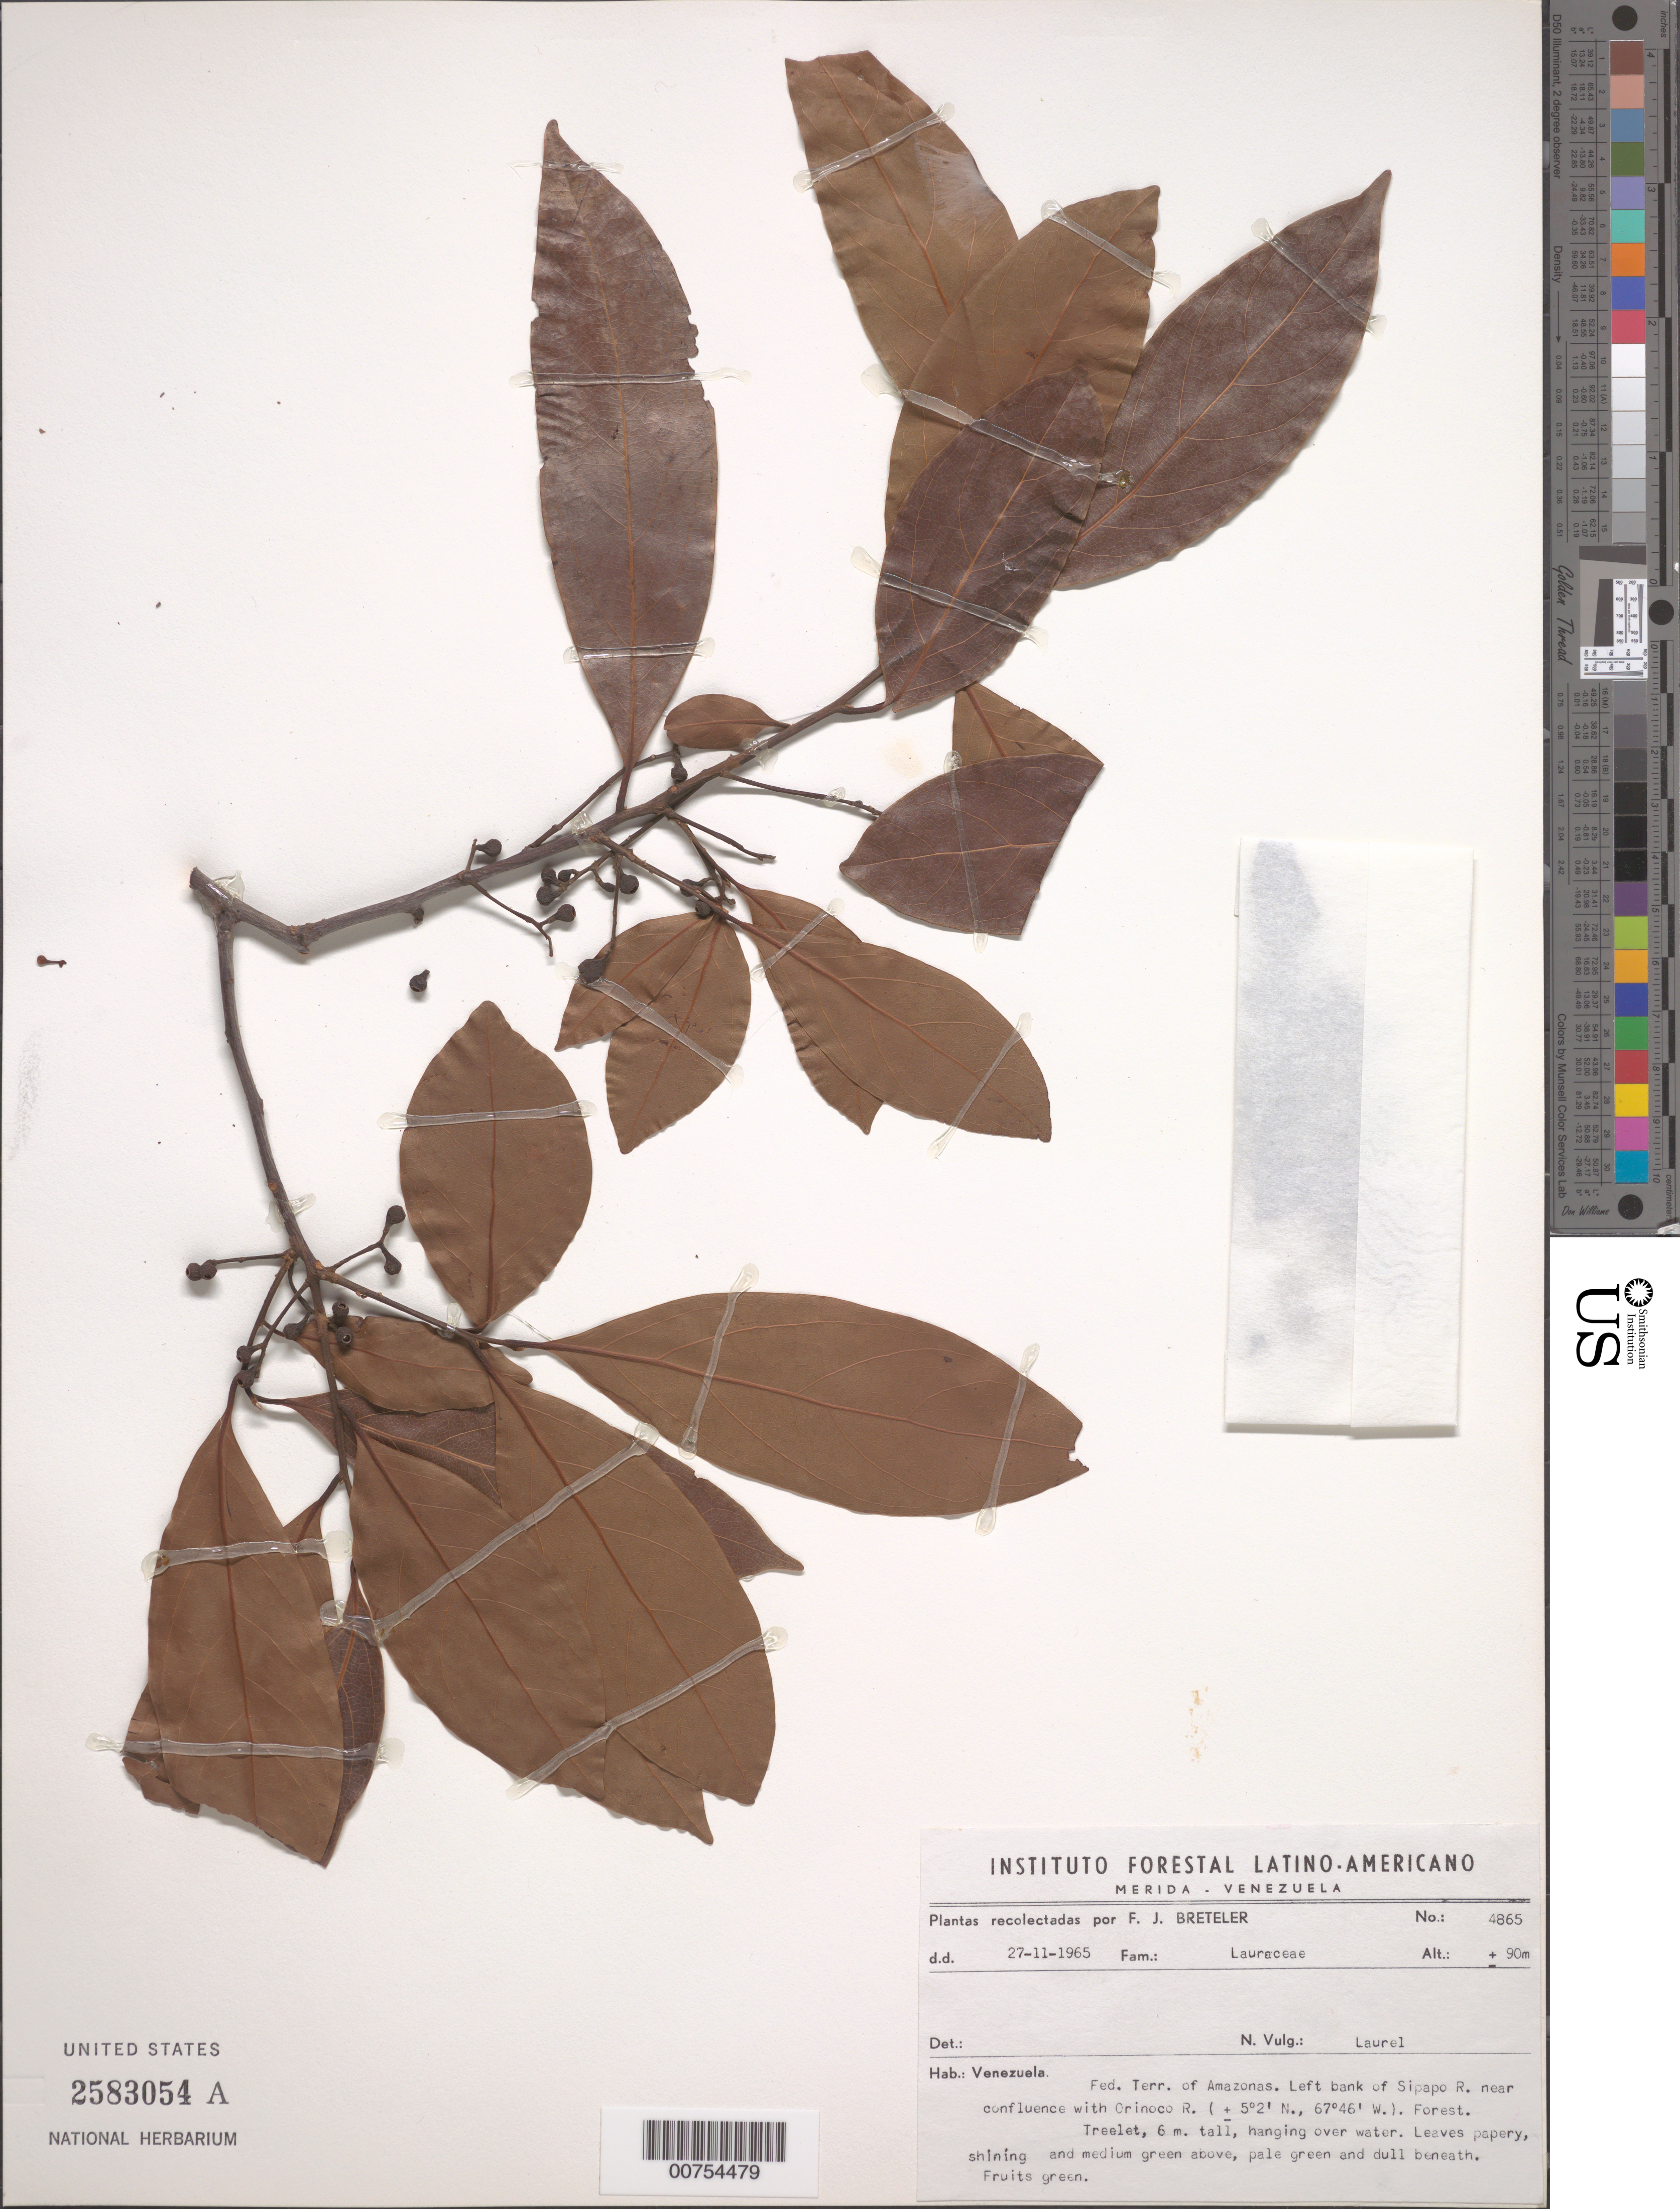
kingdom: Plantae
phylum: Tracheophyta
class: Magnoliopsida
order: Laurales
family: Lauraceae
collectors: F. J. Breteler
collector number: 4865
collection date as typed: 27-Nov-65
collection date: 1965-11-27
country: Venezuela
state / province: Amazonas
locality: Sipapo R., near confl. with Orinoco R.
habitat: River bank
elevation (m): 90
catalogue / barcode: US 2583054A